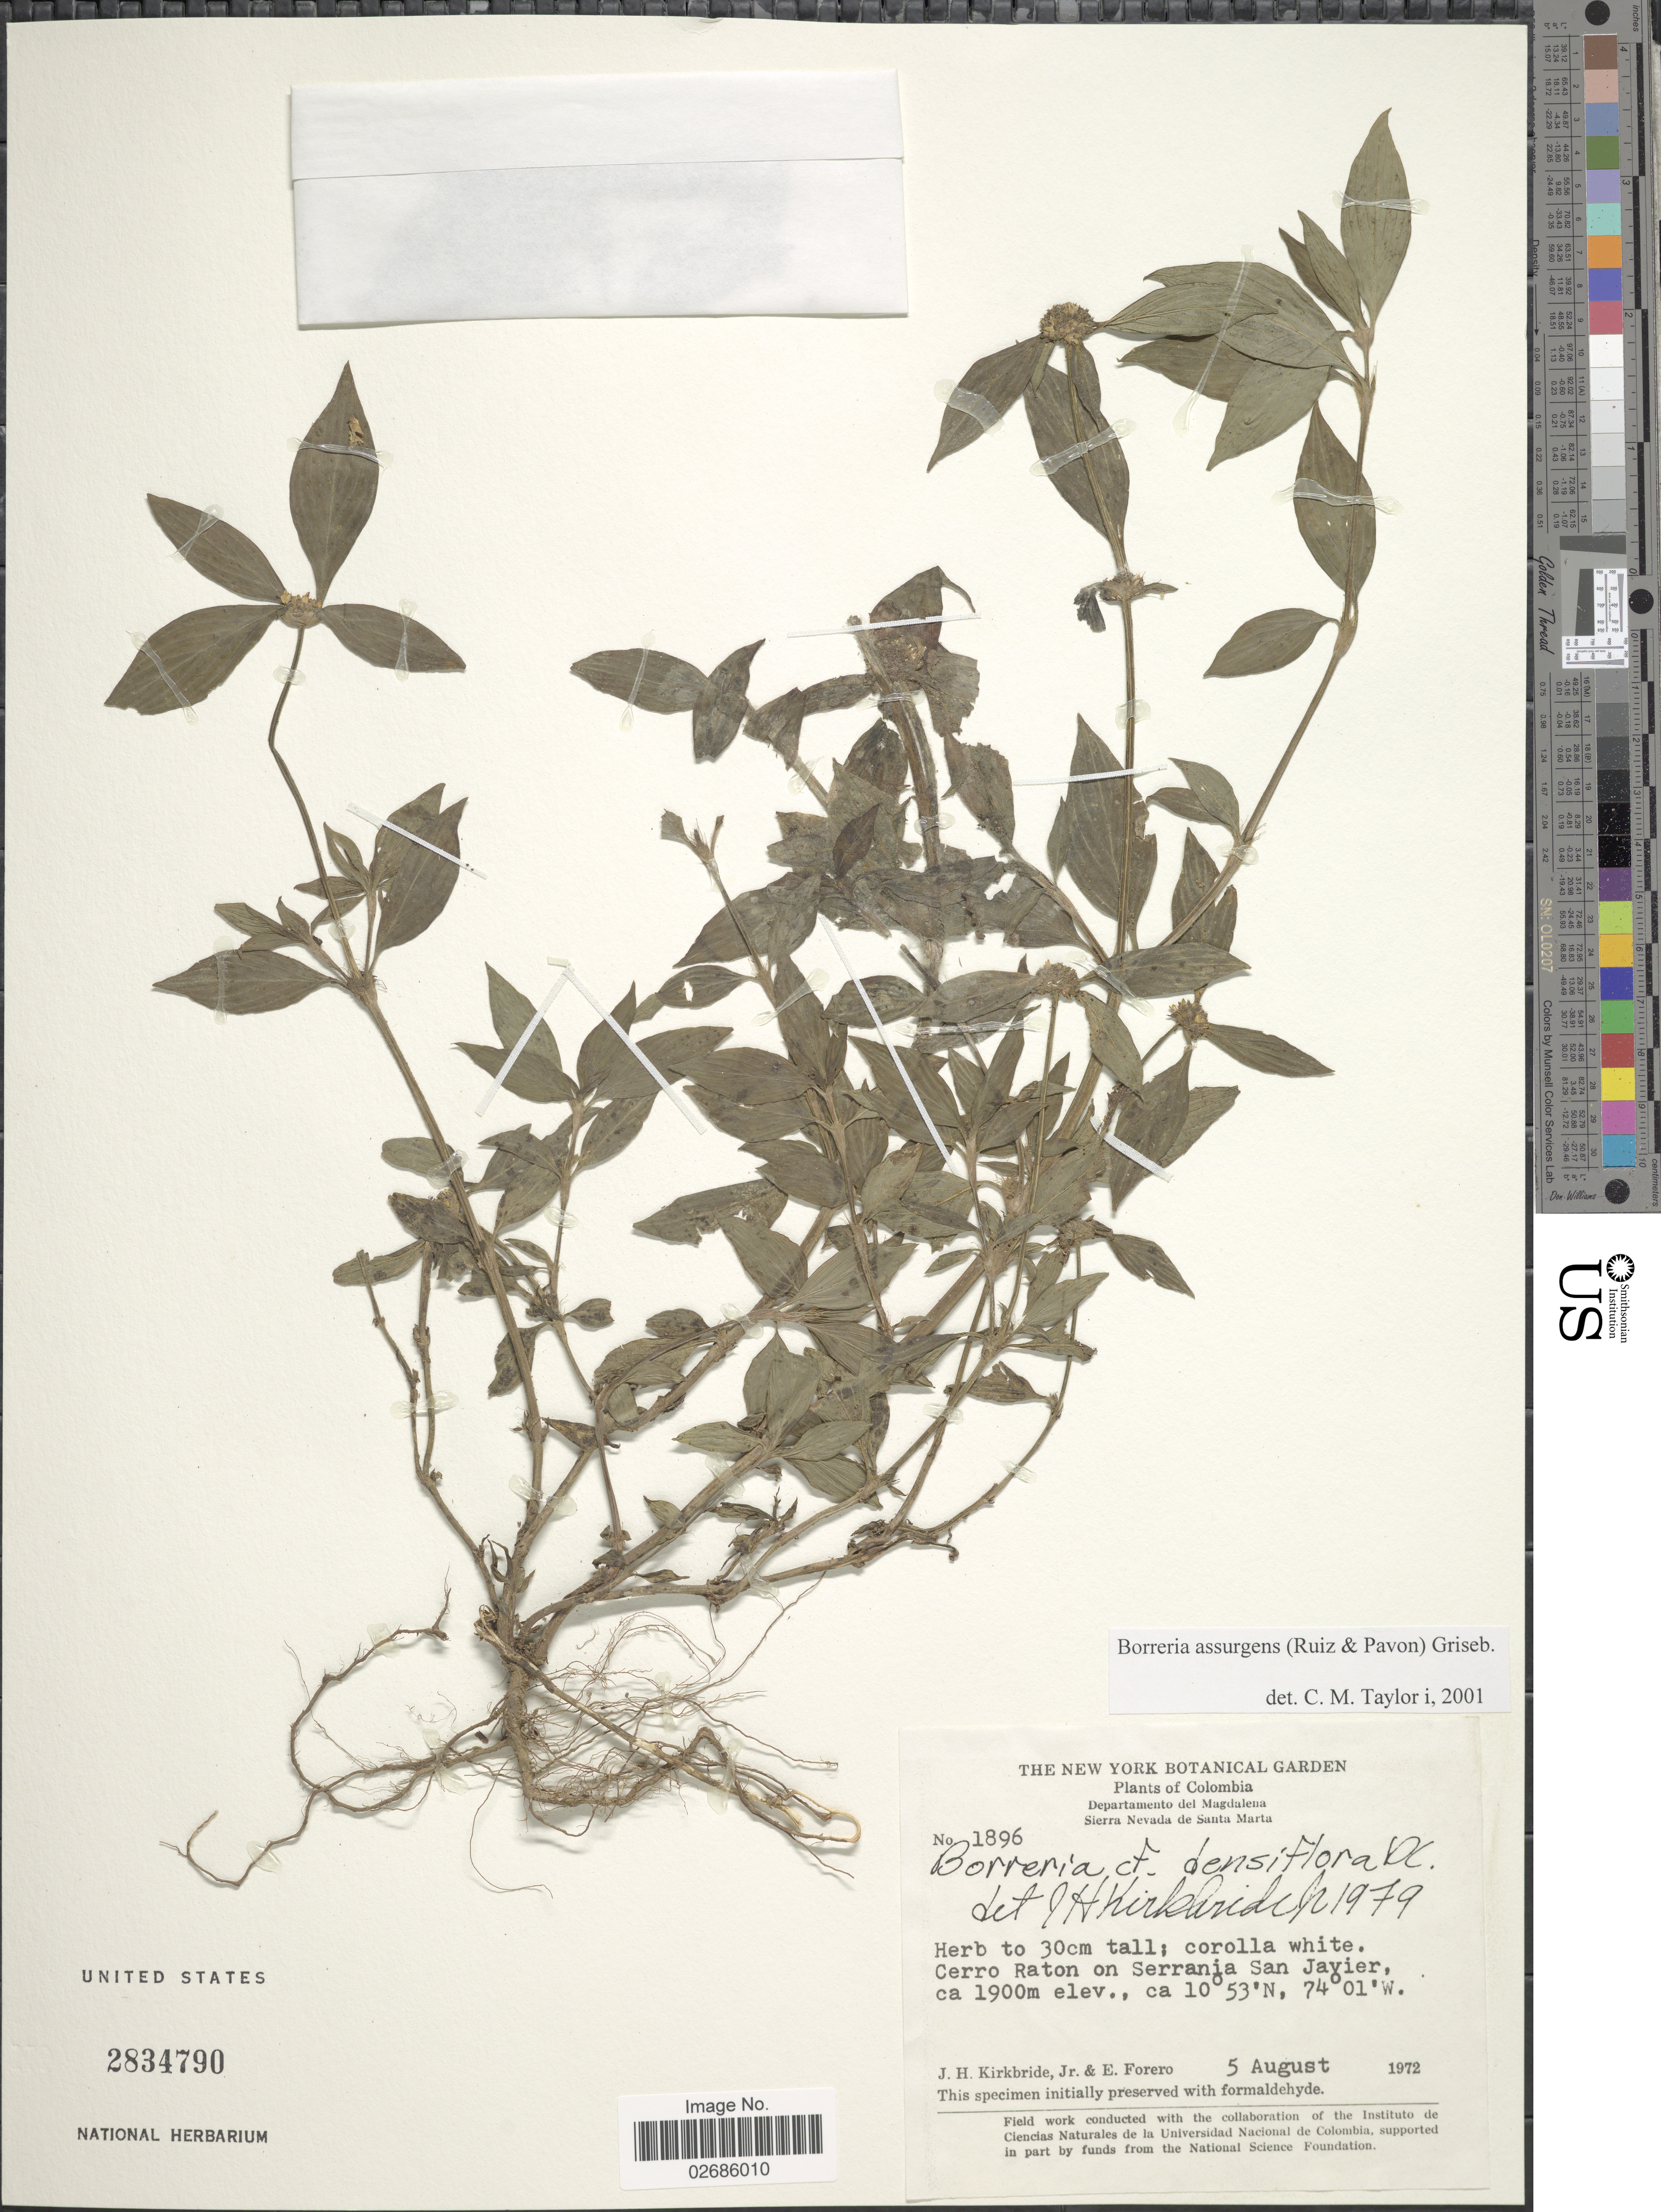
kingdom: Plantae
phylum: Tracheophyta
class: Magnoliopsida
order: Gentianales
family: Rubiaceae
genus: Borreria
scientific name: Borreria assurgens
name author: (Ruiz & Pav.) Griseb.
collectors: J. H. Kirkbride & E. Forero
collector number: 1896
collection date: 1972-08-05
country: Colombia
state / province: Magdalena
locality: Departamento del Magdalena. Sierra Nevada de Santa Marta. Cerro Raton on Serranja San Javier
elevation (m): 1900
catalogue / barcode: US 2834790